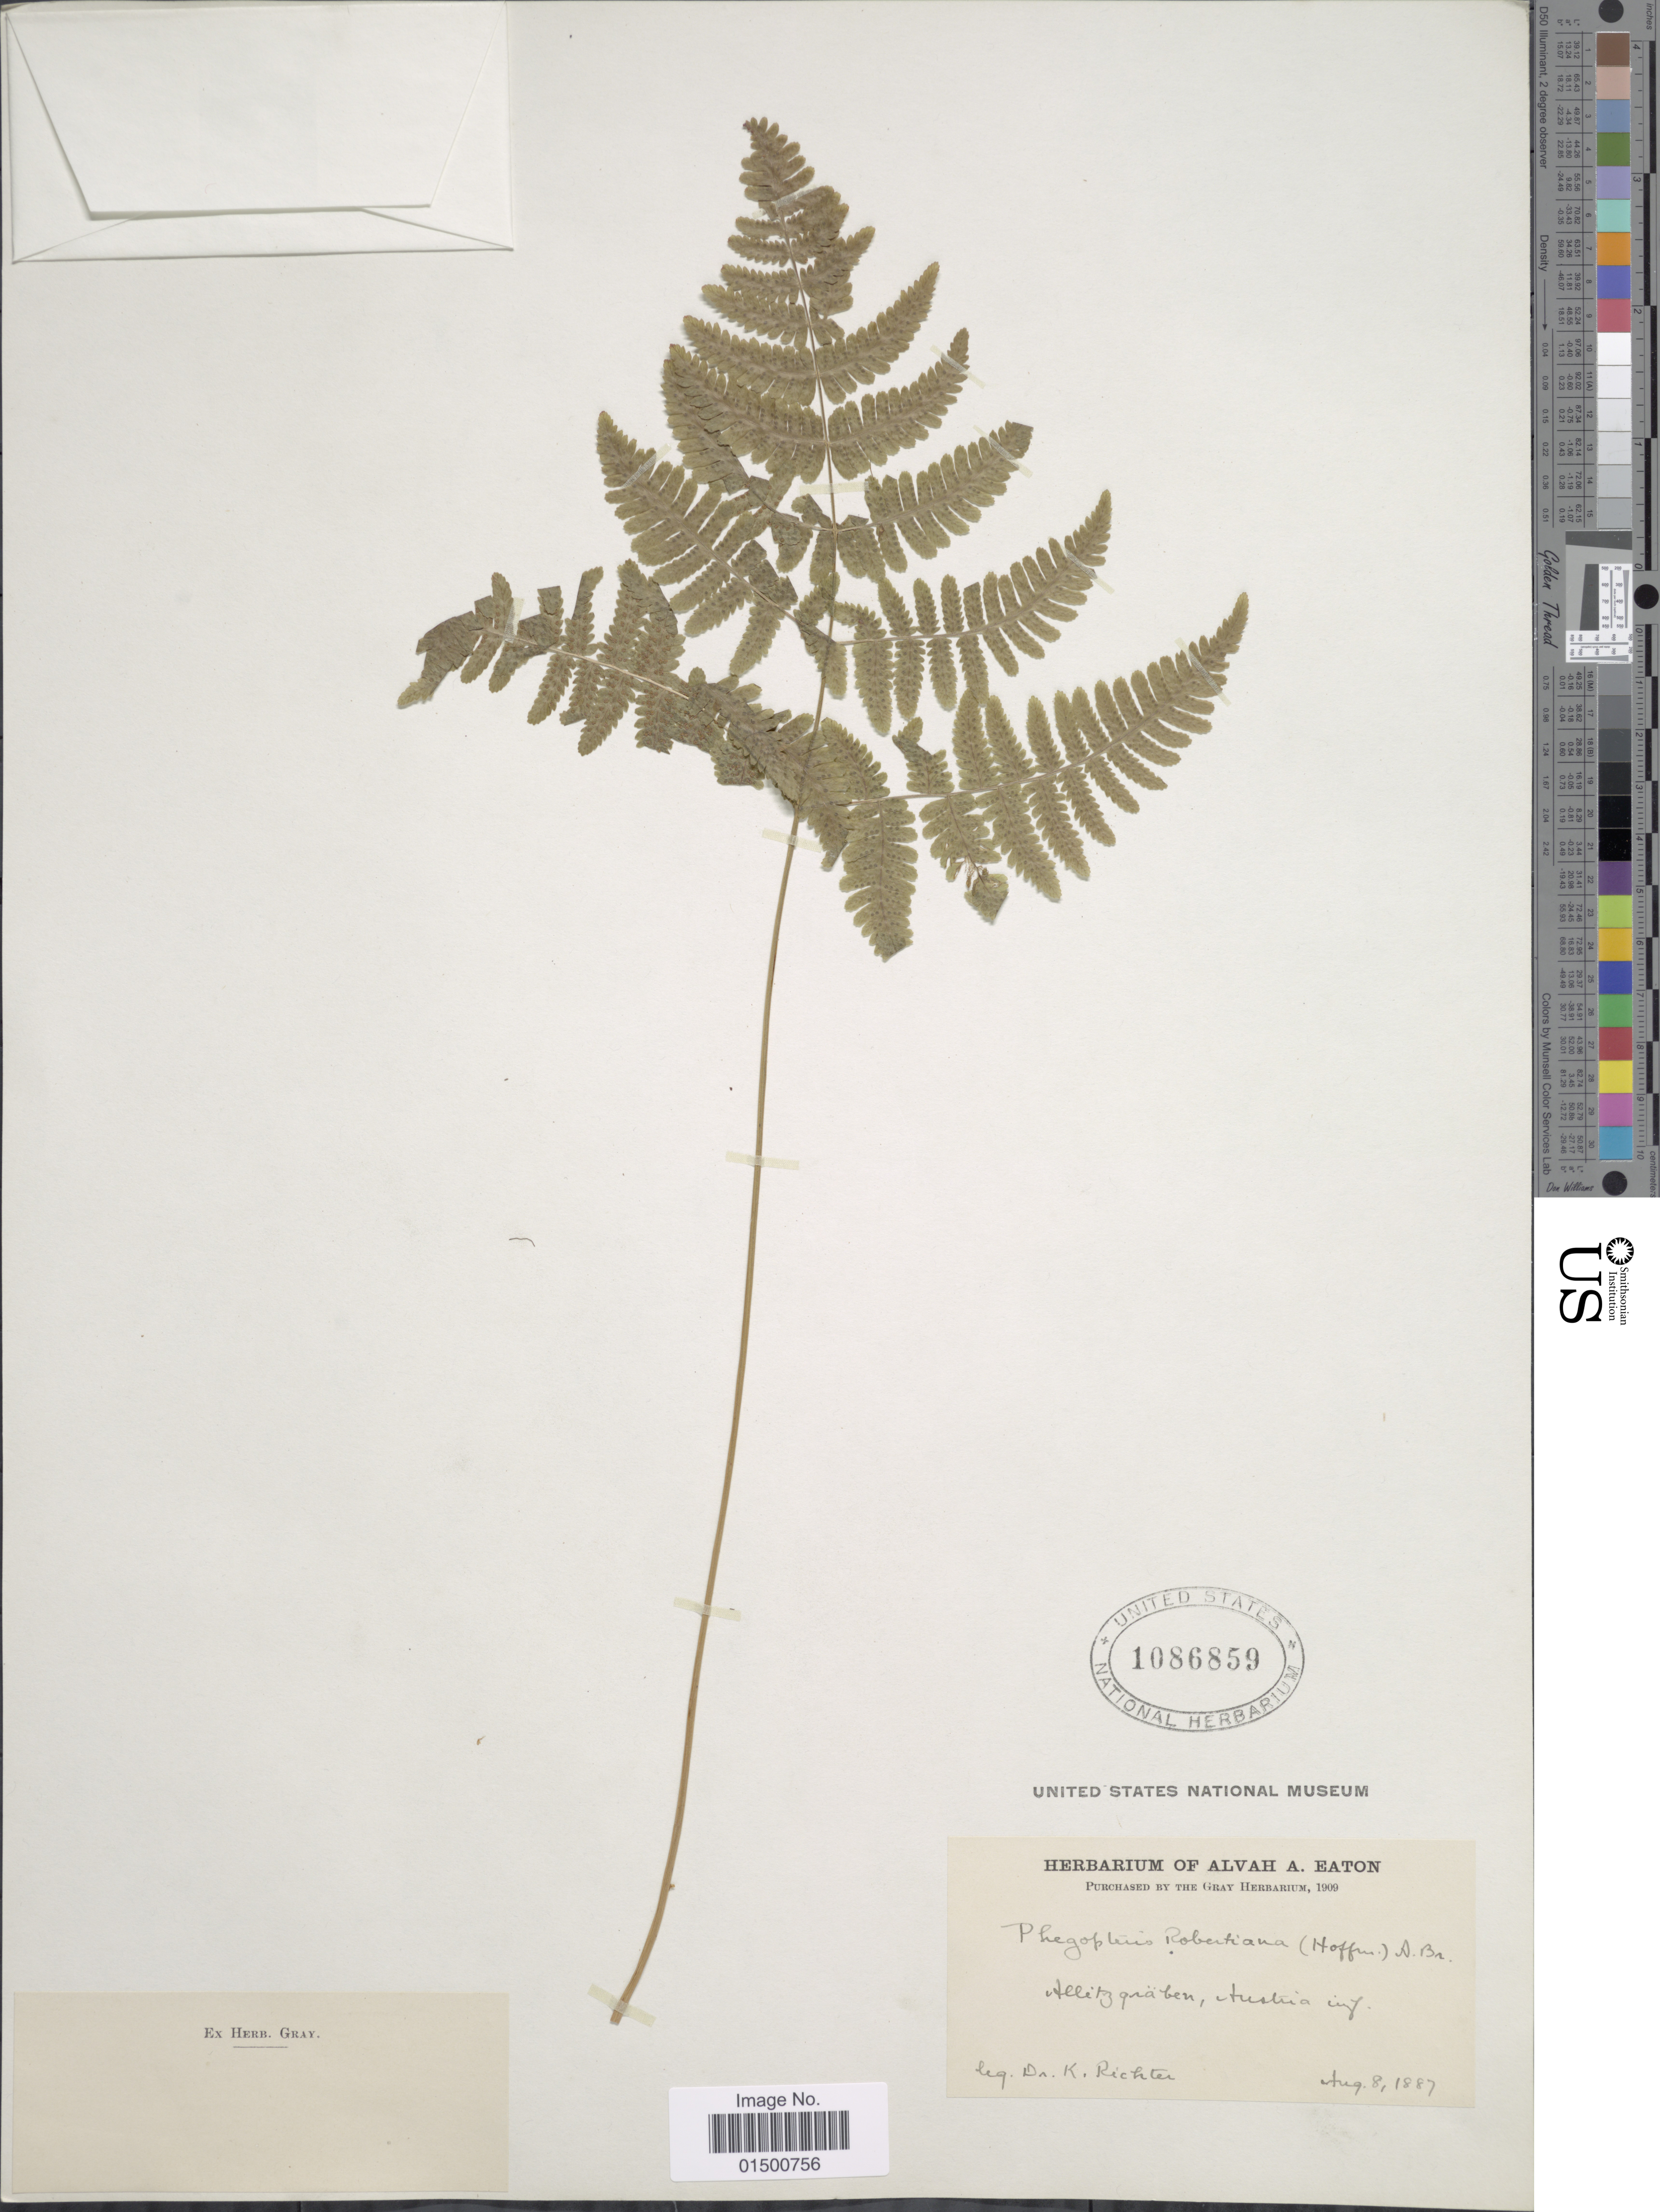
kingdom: Plantae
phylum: Tracheophyta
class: Polypodiopsida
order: Polypodiales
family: Cystopteridaceae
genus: Gymnocarpium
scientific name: Gymnocarpium robertianum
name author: (Hoffm.) Newman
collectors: K. Richter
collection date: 1887-08-08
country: Austria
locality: Allitzgraben, Austria inf. [interpreted]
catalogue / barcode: US 1086859